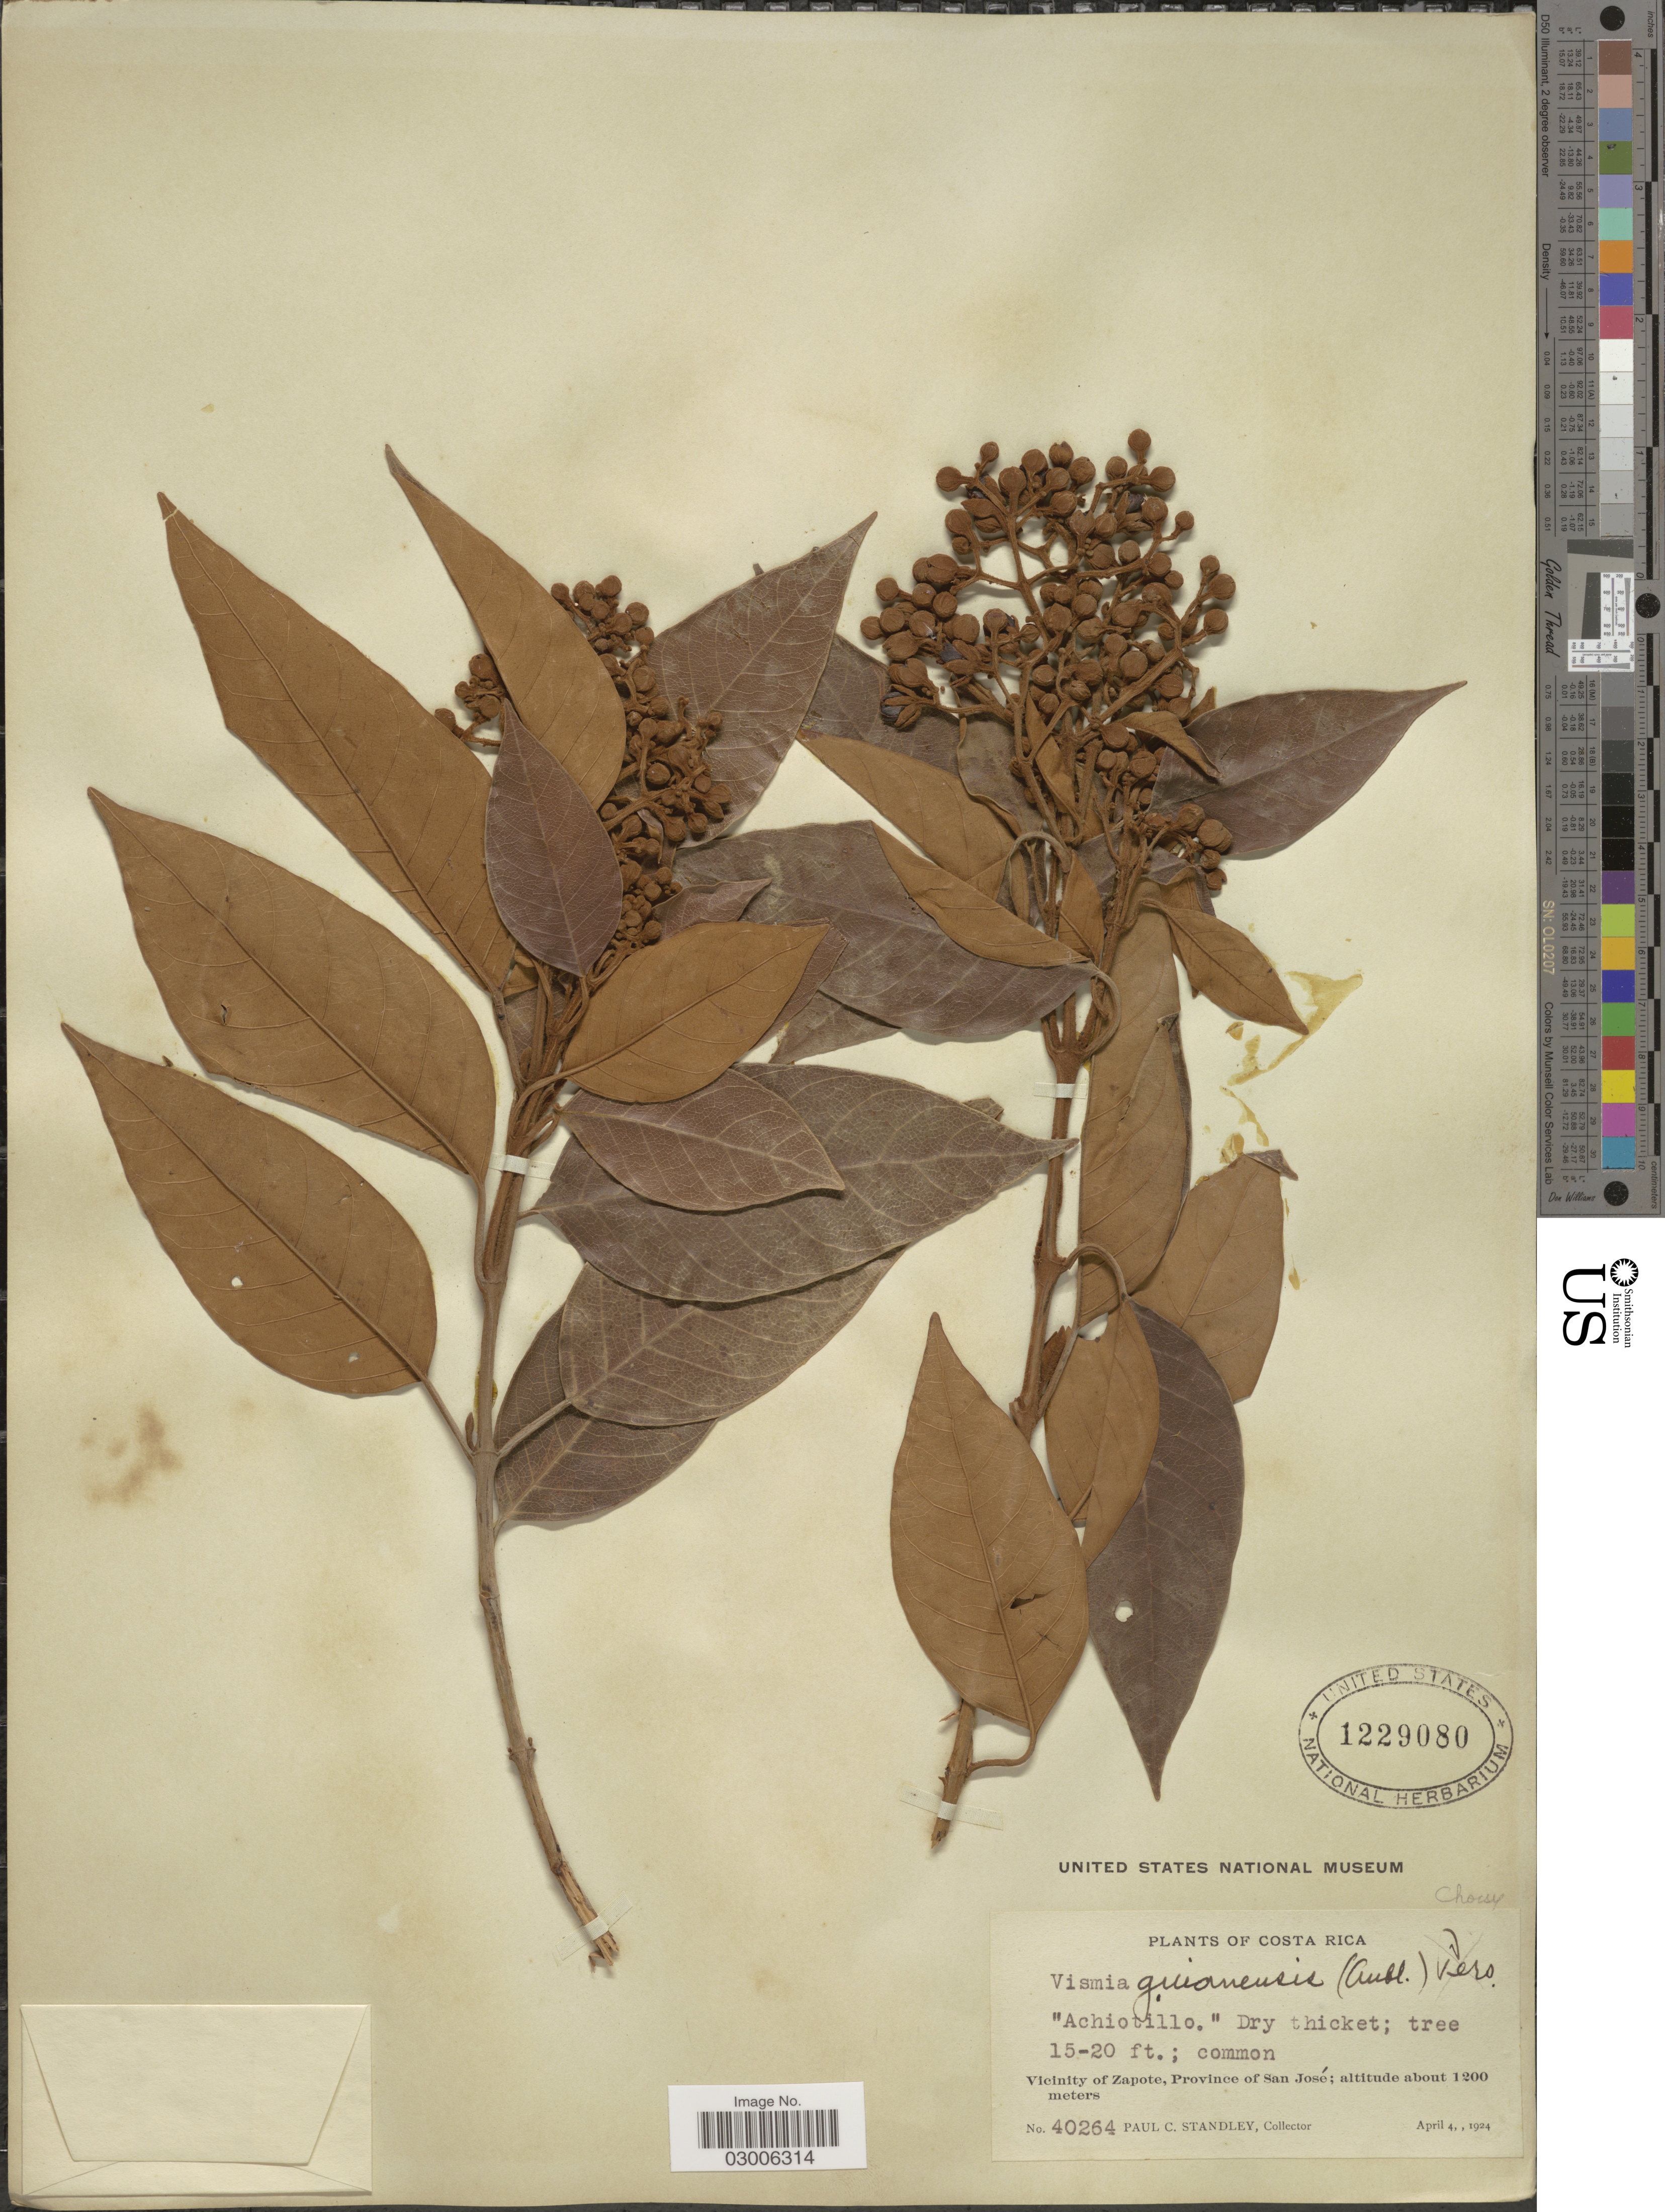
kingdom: Plantae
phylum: Tracheophyta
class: Magnoliopsida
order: Malpighiales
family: Hypericaceae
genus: Vismia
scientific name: Vismia guianensis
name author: (Aubl.) Pers.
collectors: P. C. Standley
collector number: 40264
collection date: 1924-04-04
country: Costa Rica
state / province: San José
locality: Vicinity of Zapote.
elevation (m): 1200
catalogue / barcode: US 1229080